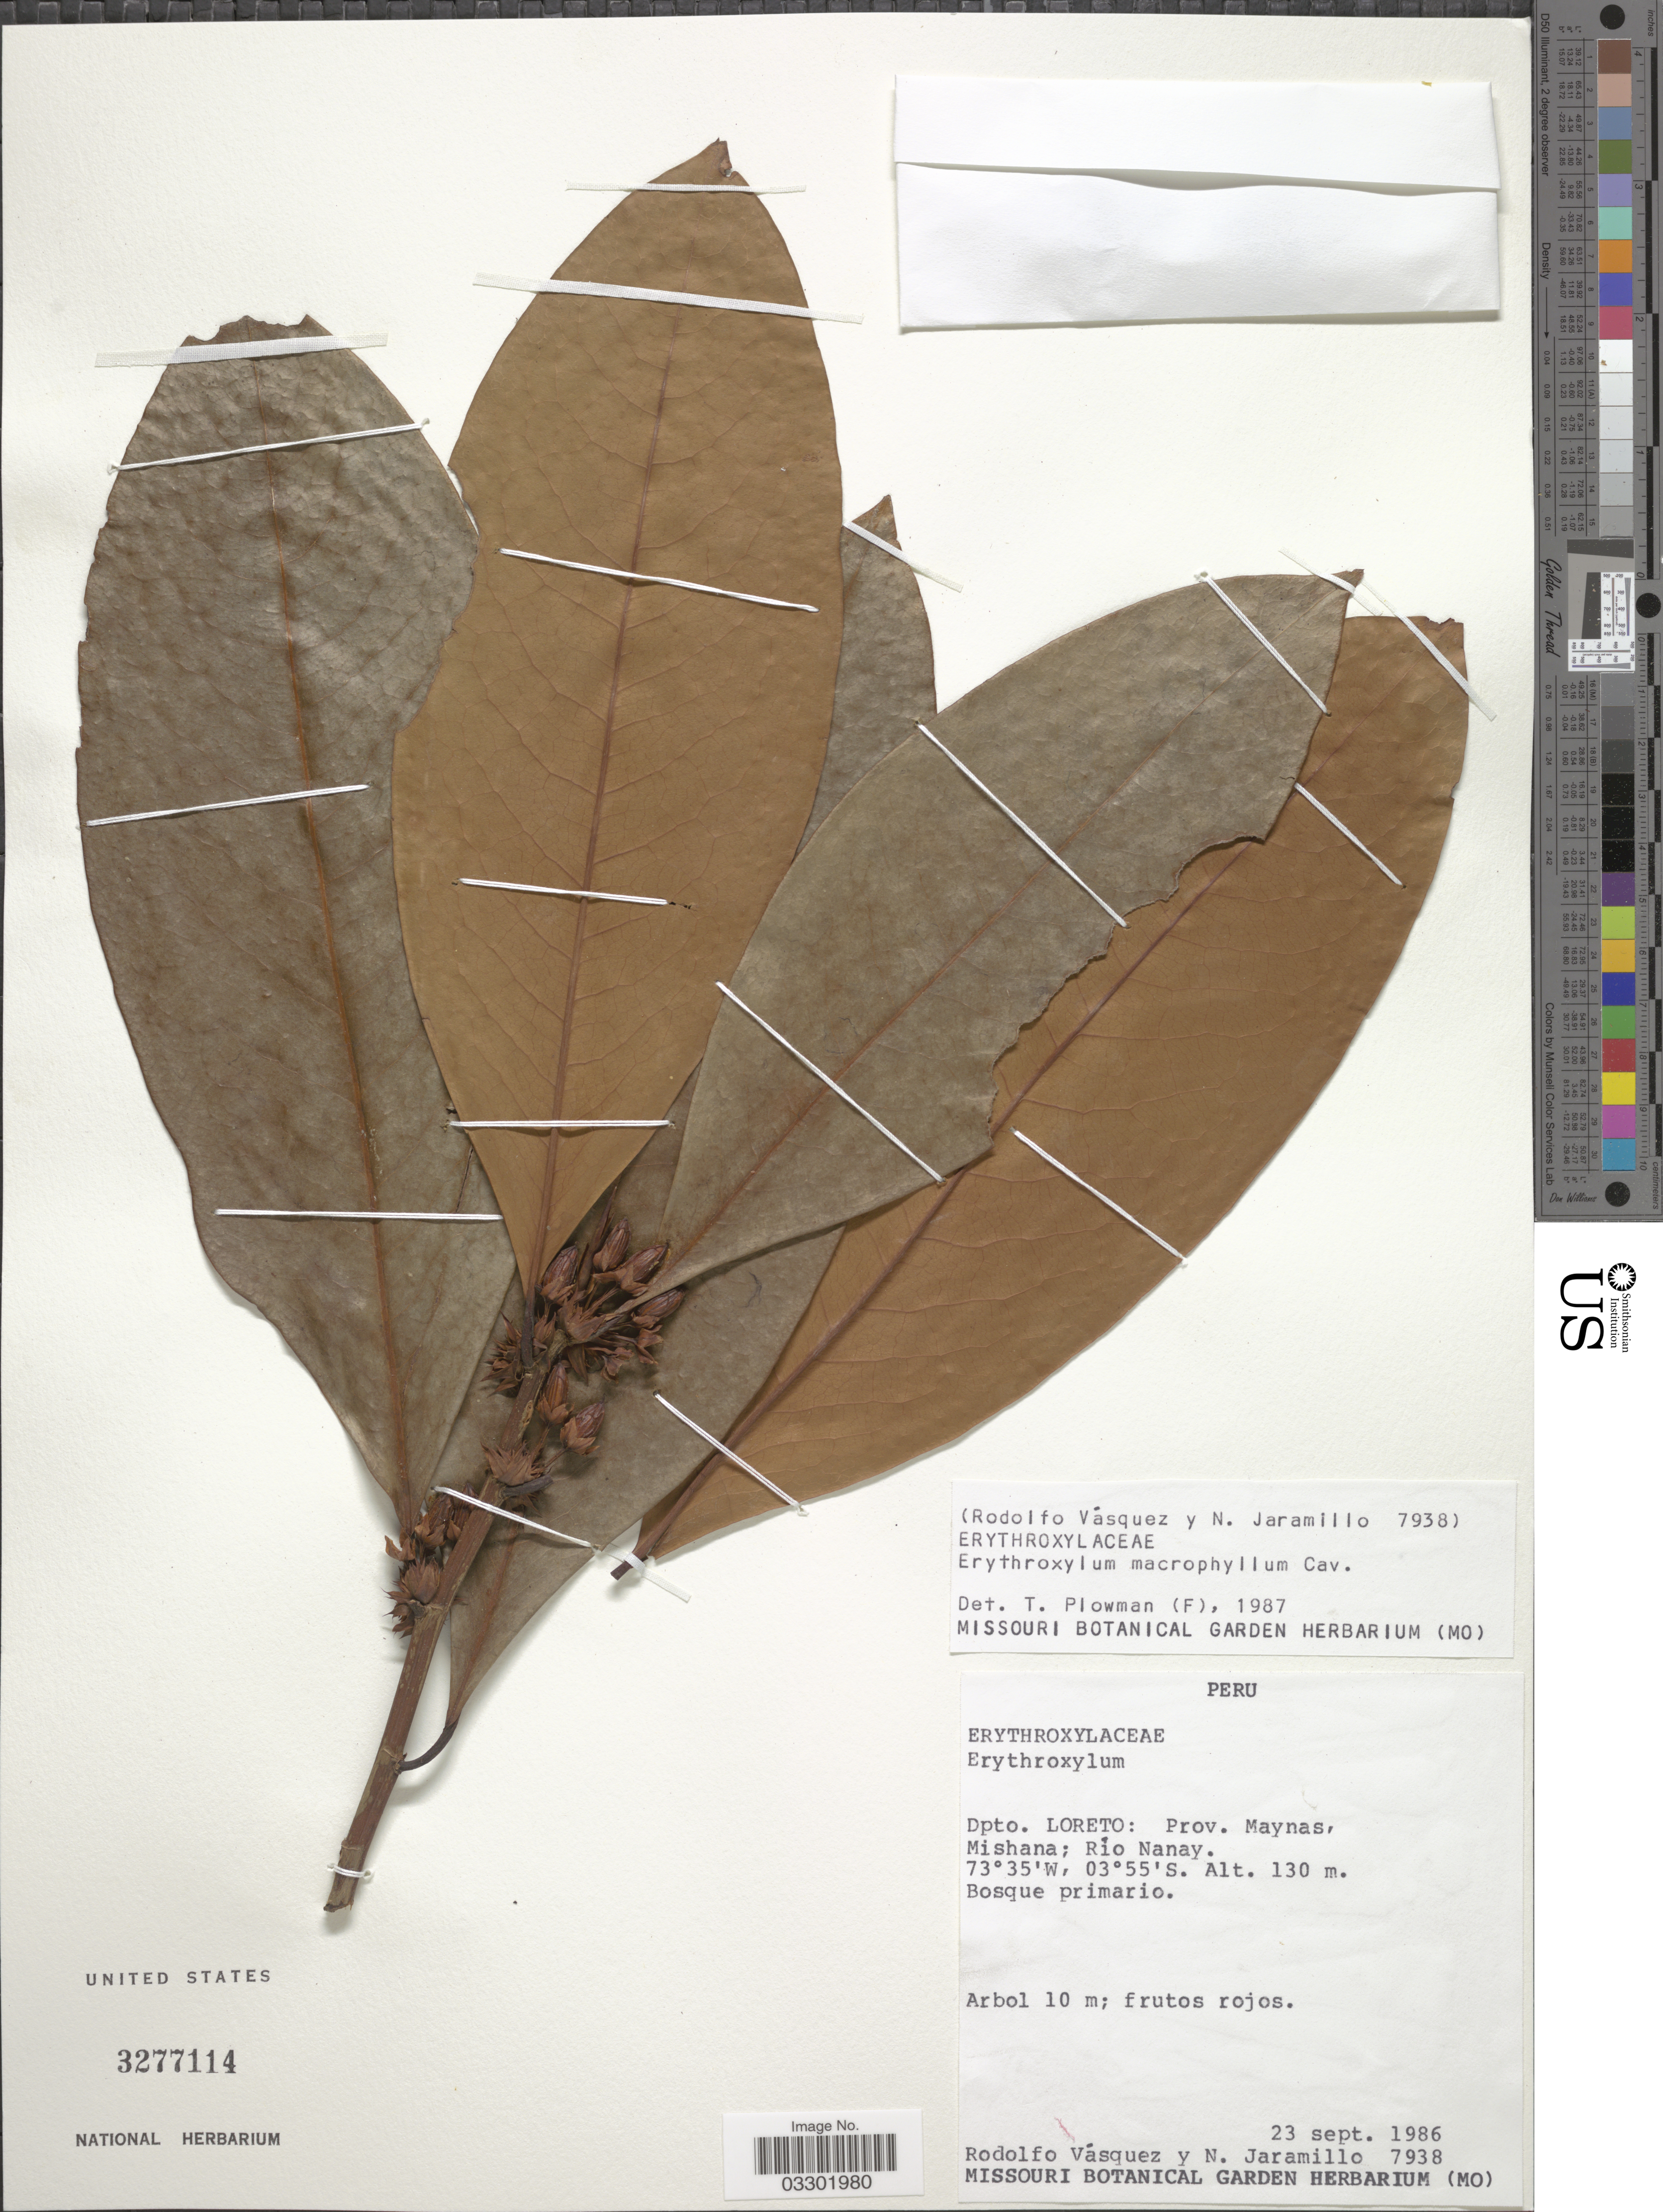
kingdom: Plantae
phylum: Tracheophyta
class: Magnoliopsida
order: Malpighiales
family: Erythroxylaceae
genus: Erythroxylum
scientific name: Erythroxylum macrophyllum var. macrophyllum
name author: Cav.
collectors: R. Vásquez & N. Jaramillo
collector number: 7938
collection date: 1986-09-23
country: Peru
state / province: Loreto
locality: Dpto. Loreto: Prov. Maynas, Mishana; Rio Nanay.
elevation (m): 130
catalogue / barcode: US 3277114